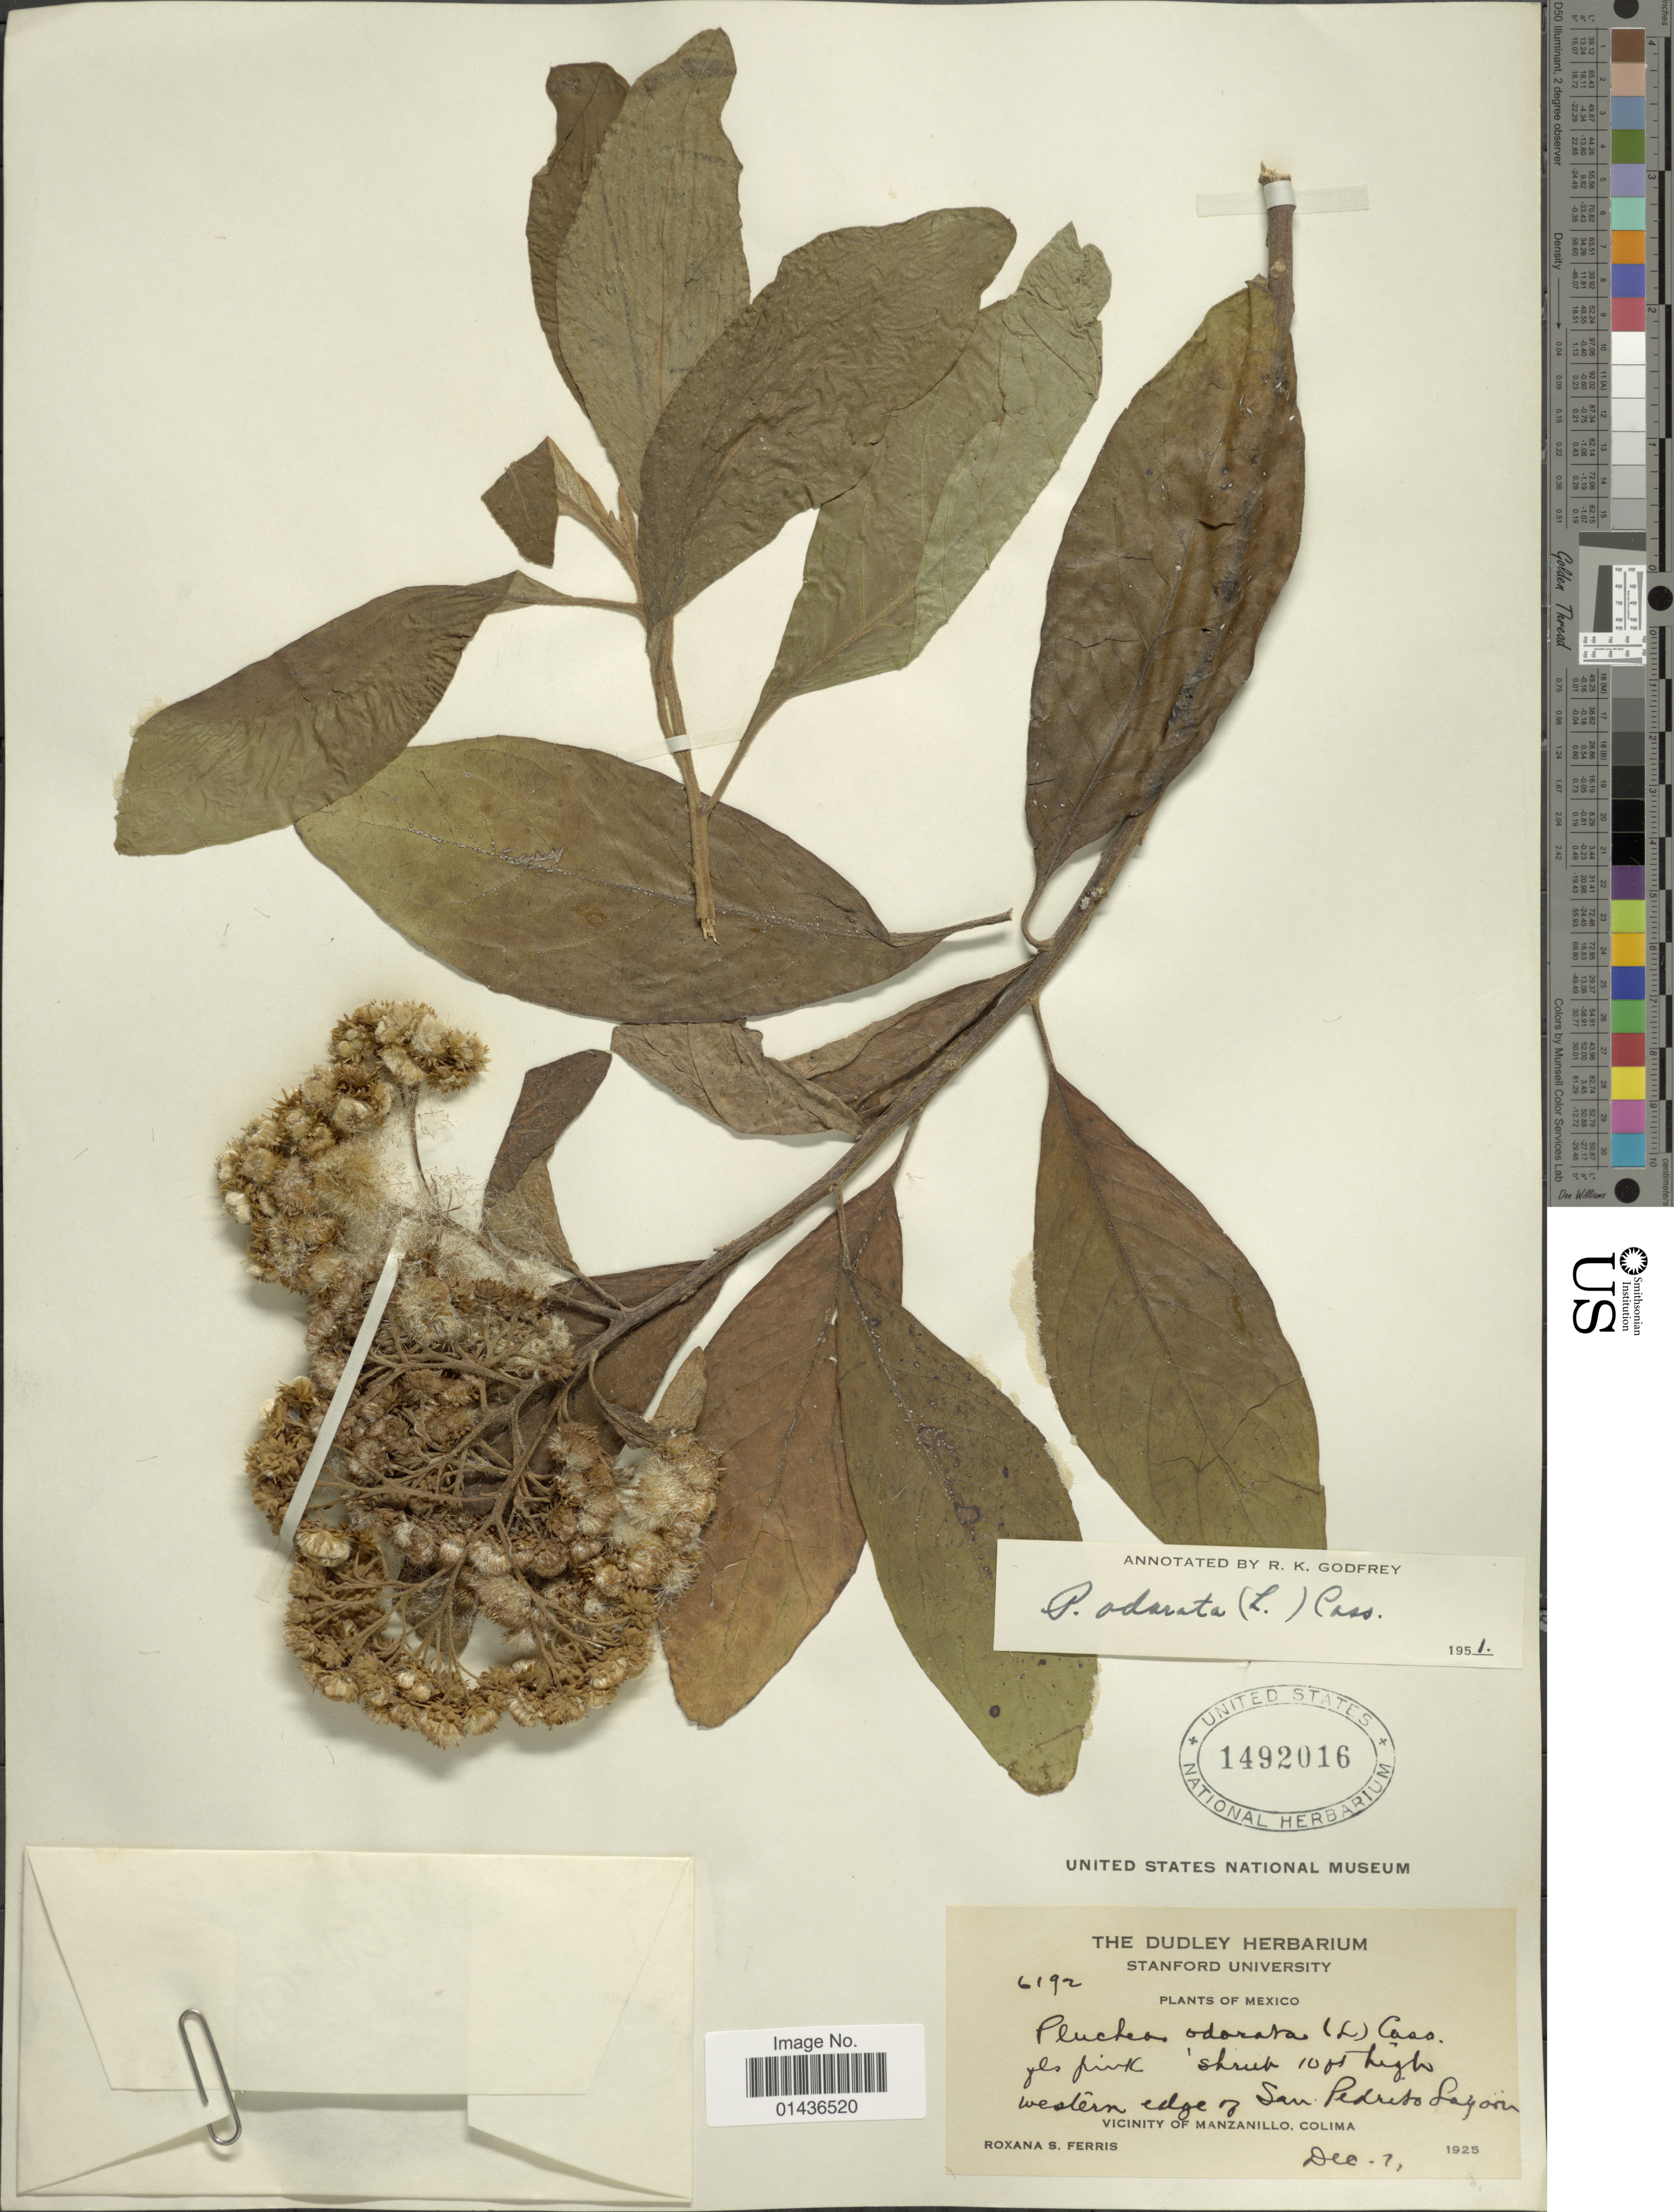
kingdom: Plantae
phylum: Tracheophyta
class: Magnoliopsida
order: Asterales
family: Asteraceae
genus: Pluchea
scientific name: Pluchea carolinensis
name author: (Jacq.) D. Don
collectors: R. S. Ferris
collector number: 6192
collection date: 1925-12-07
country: Mexico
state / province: Colima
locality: Western edge of San Pedrito Lagoon, Vicinity of Manzanillo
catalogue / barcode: US 1492016